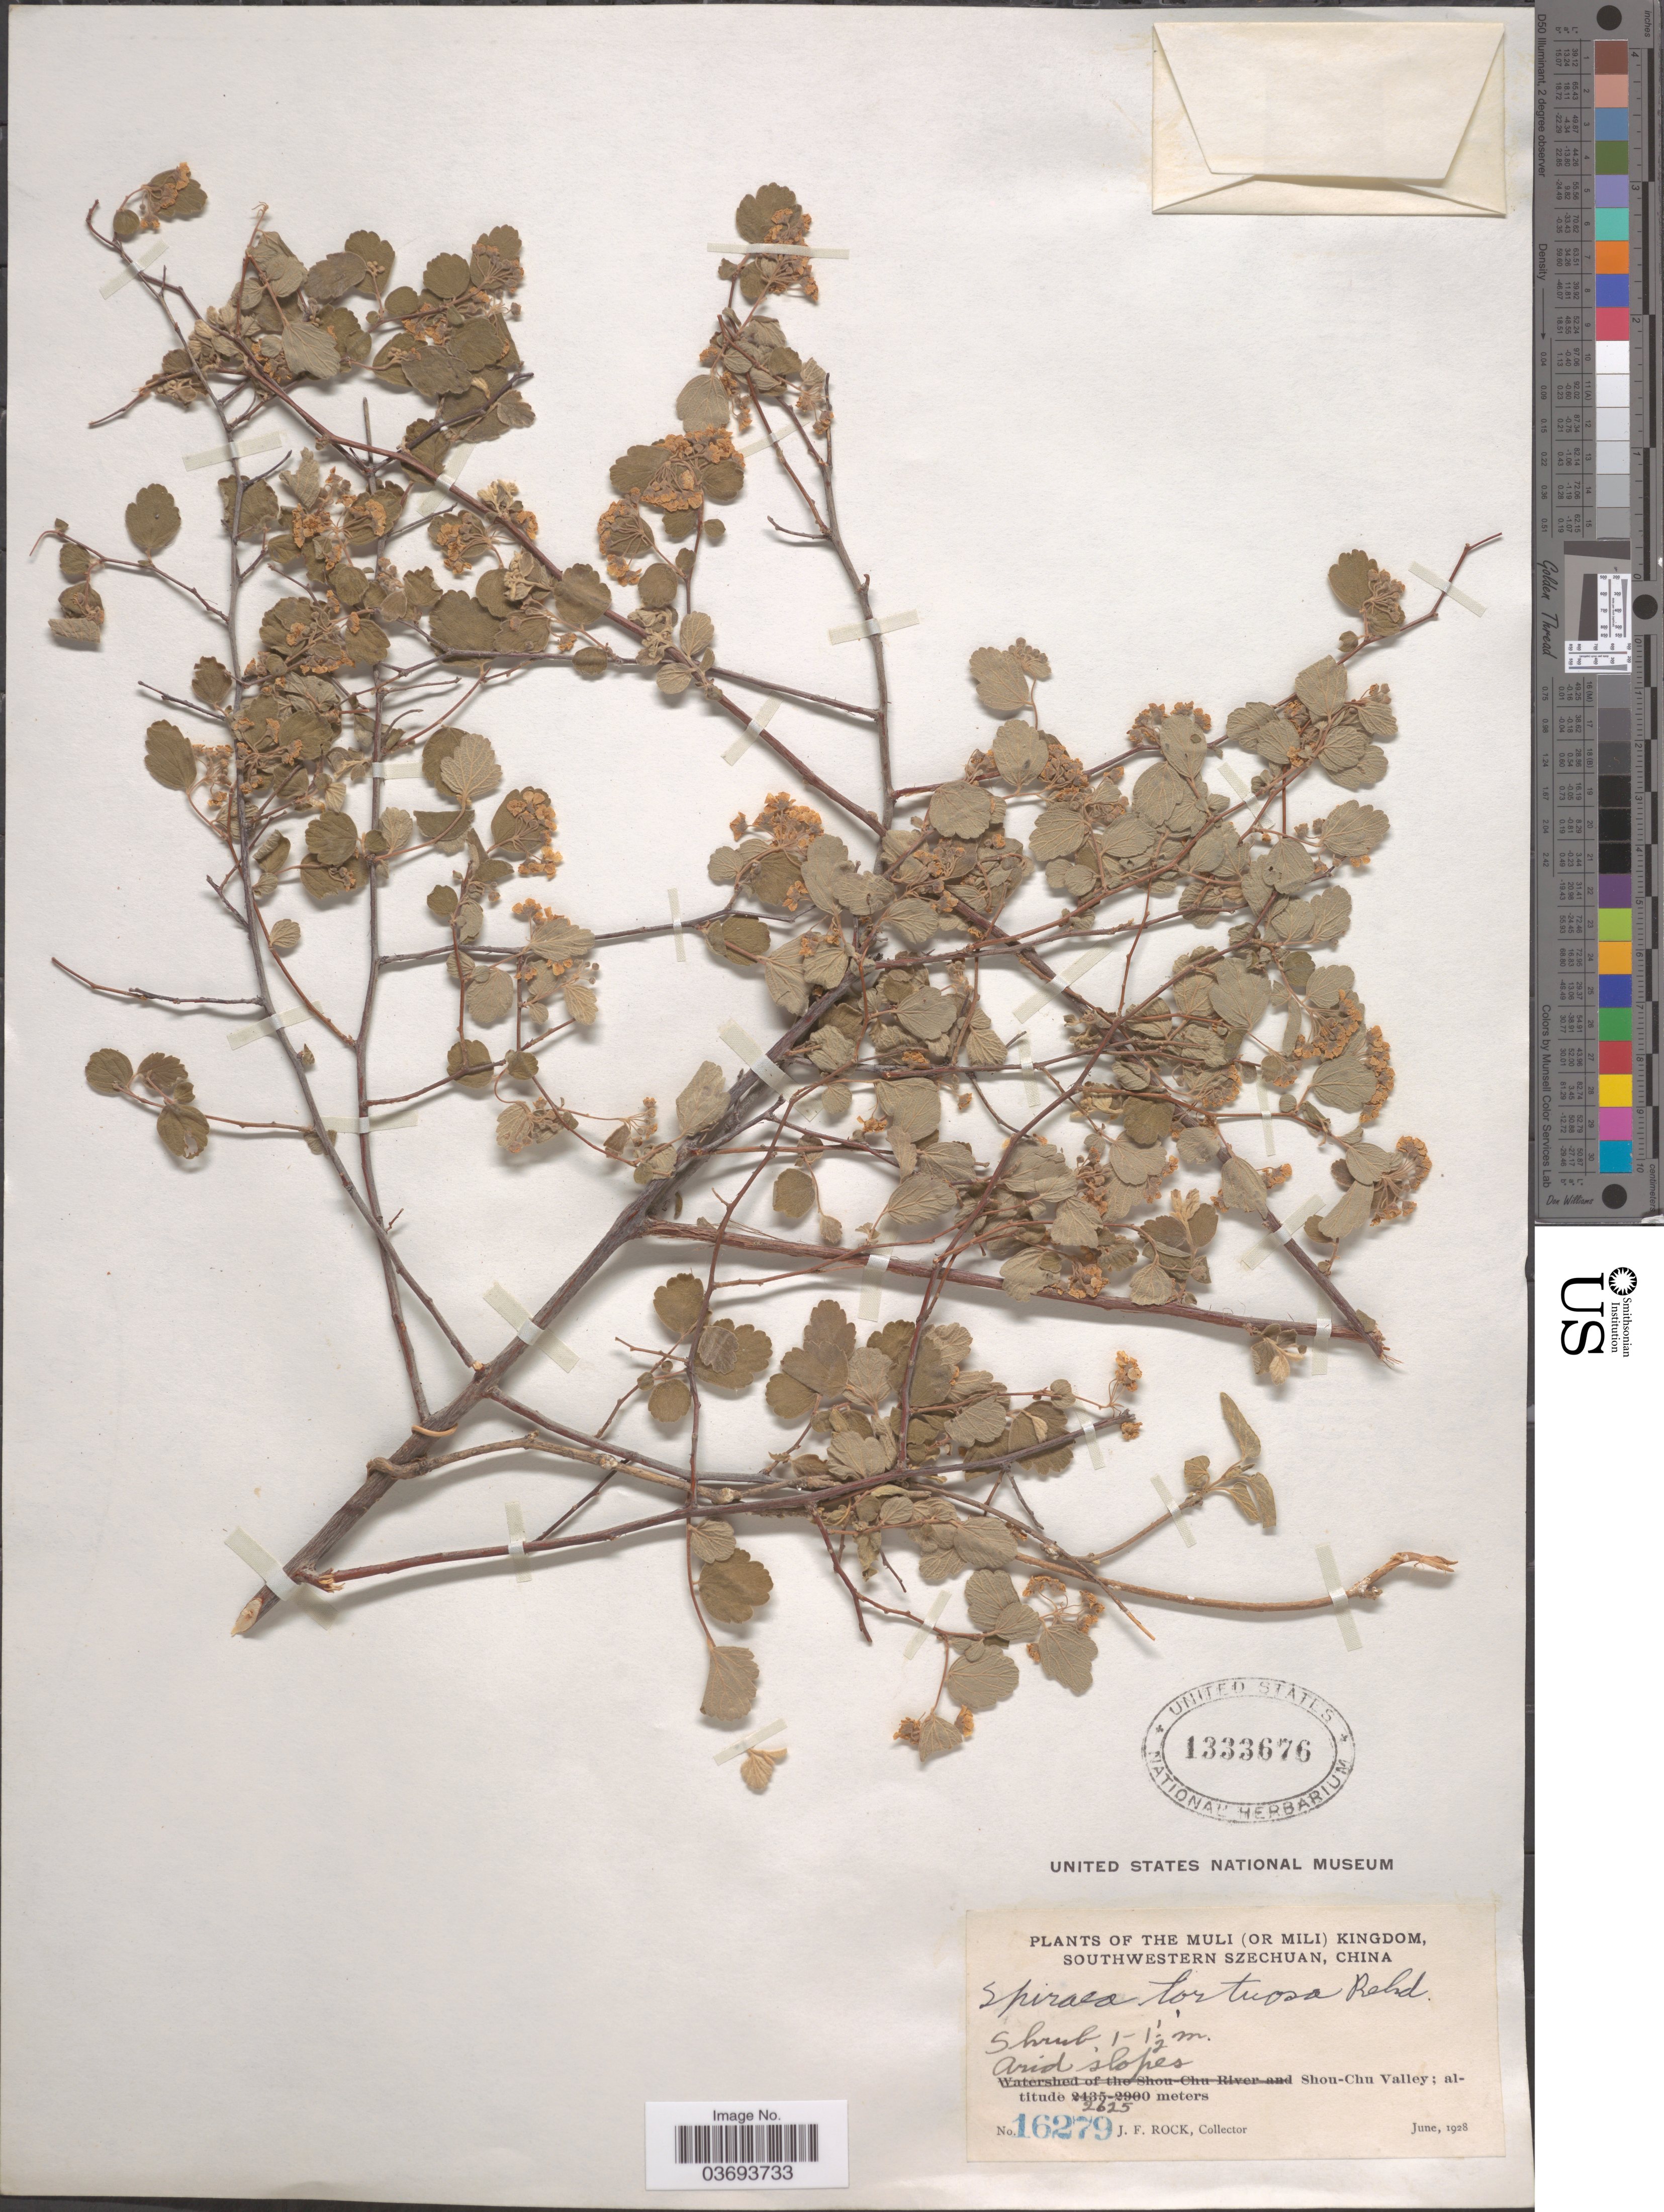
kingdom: Plantae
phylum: Tracheophyta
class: Magnoliopsida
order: Rosales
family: Rosaceae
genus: Spiraea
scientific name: Spiraea tortuosa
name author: Rehder in Sarg.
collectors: J. Rock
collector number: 16279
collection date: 1928-06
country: China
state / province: Sichuan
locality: The Muli (or Mili) Kingdom, Southwestern Szechuan. Arid slopes Shou- Chu Valley.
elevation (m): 2625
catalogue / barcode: US 1333676